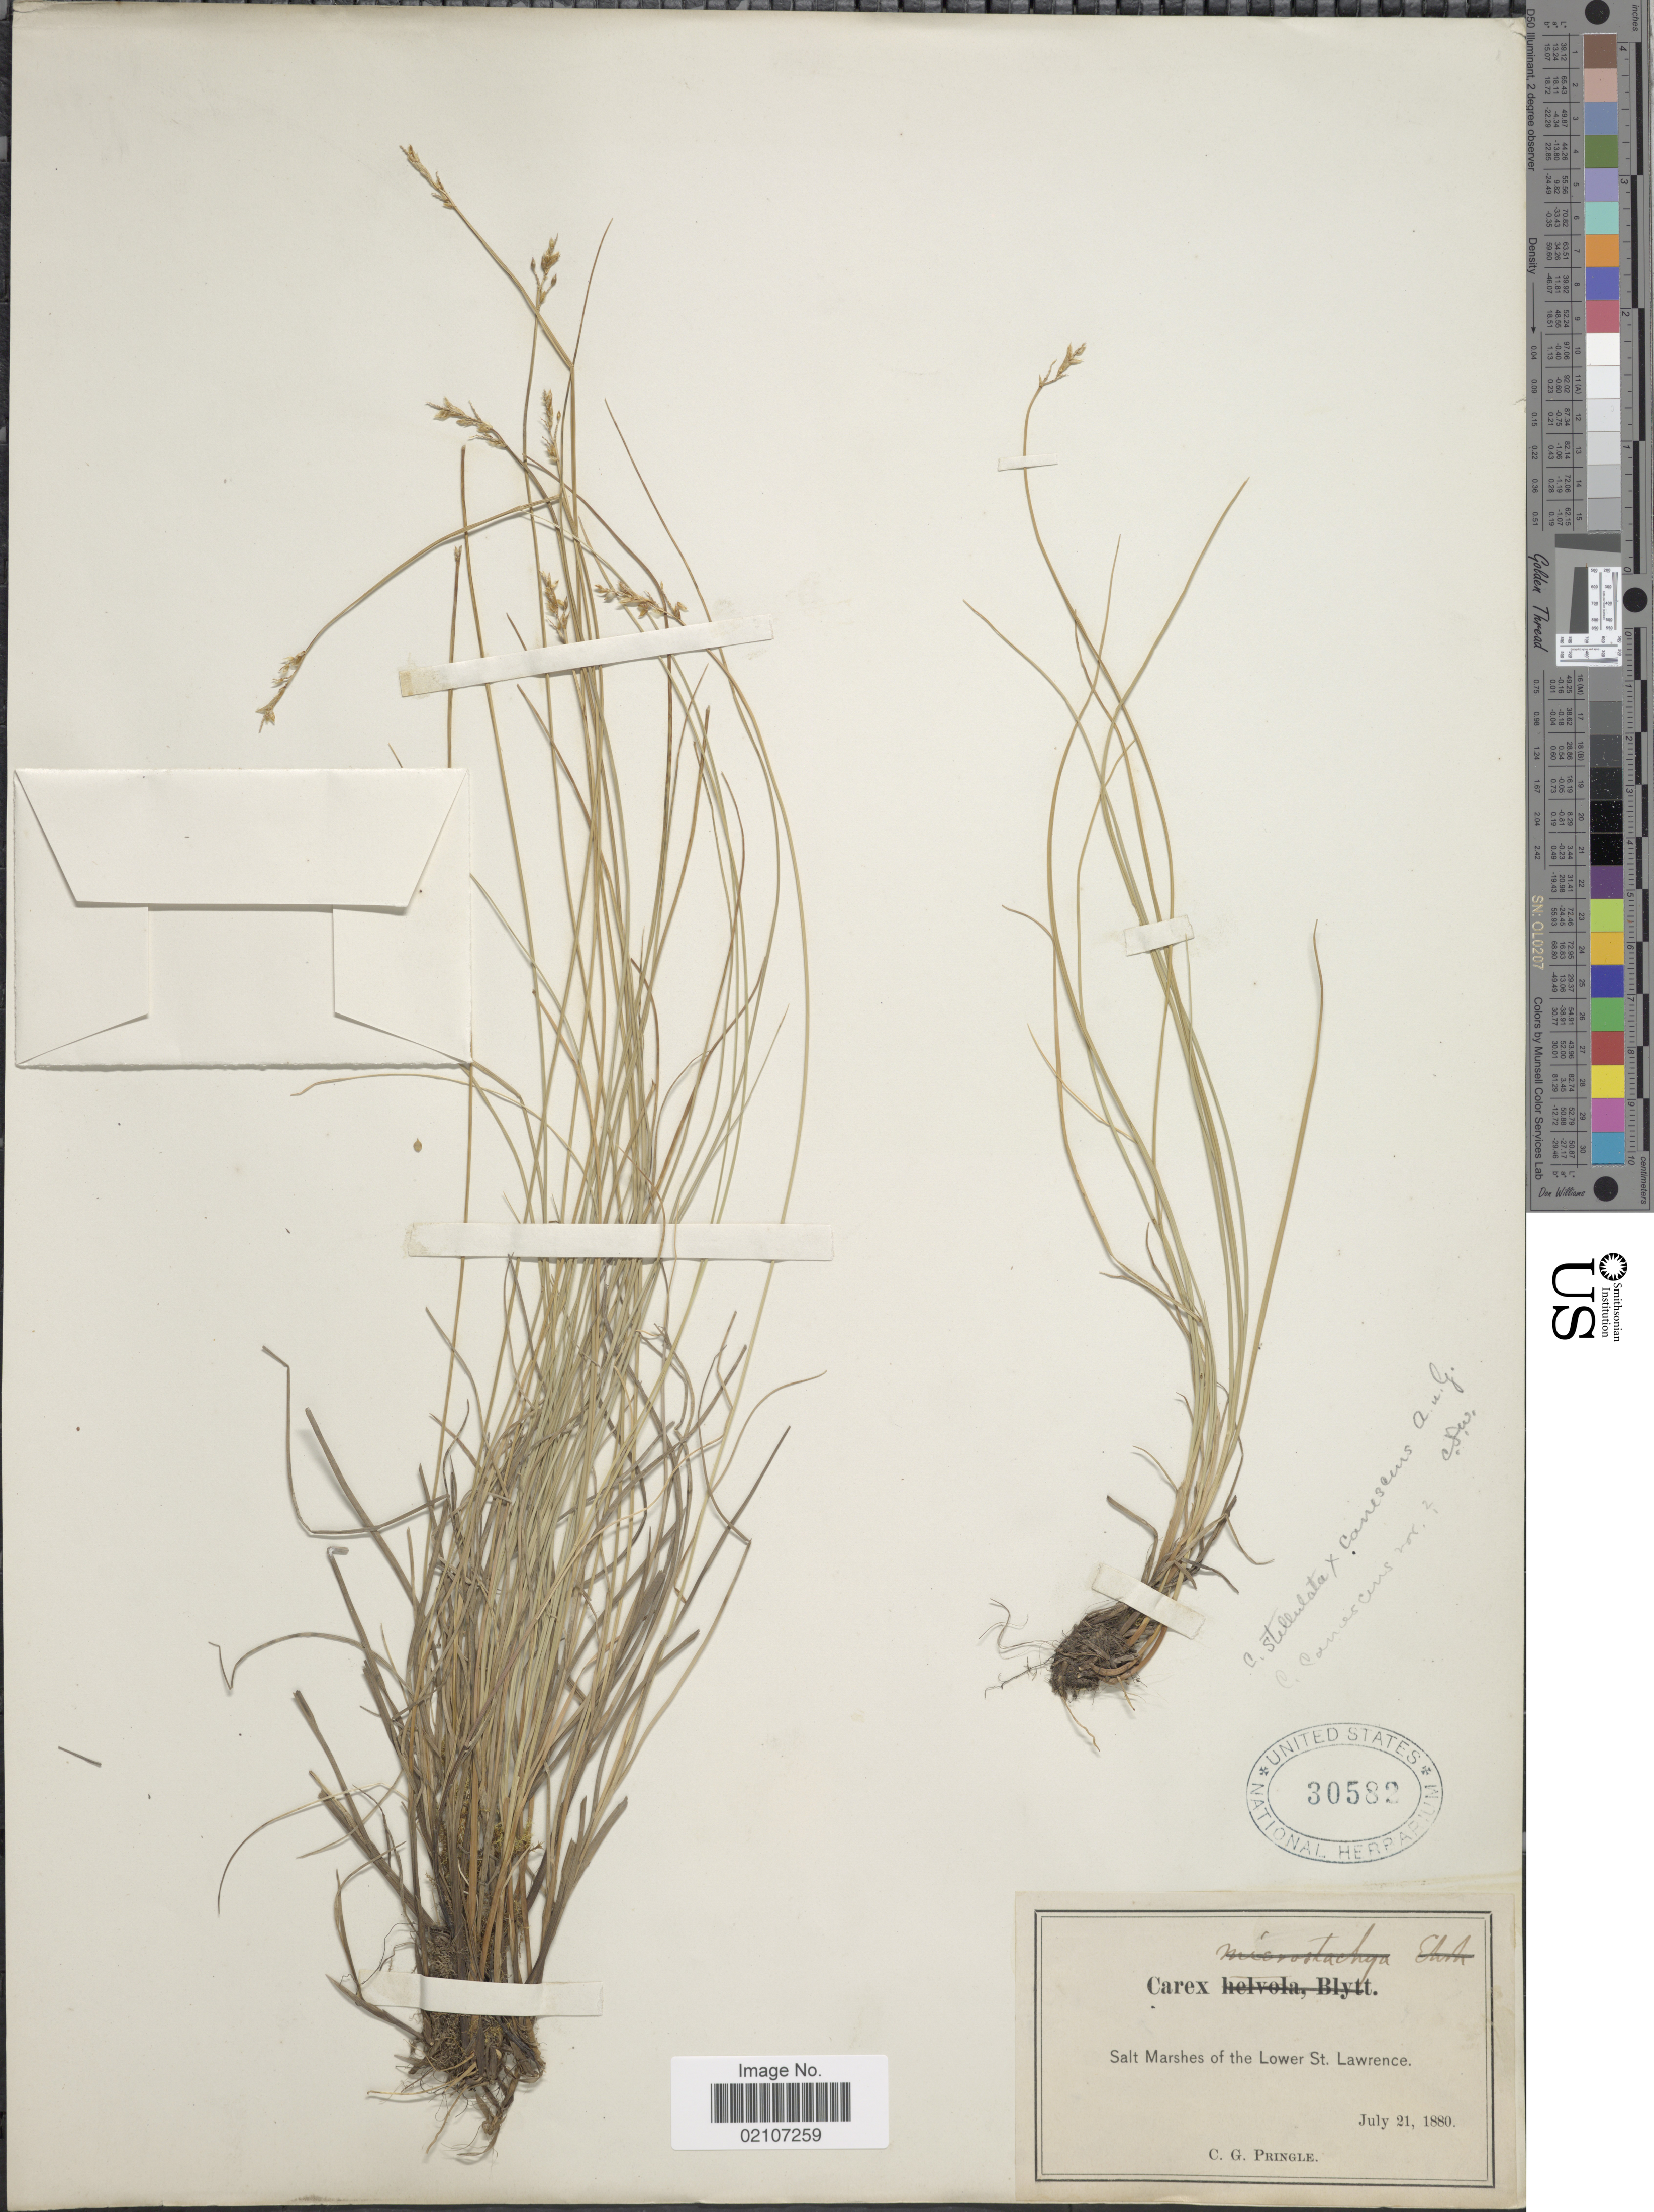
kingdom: Plantae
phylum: Tracheophyta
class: Liliopsida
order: Poales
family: Cyperaceae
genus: Carex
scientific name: Carex canescens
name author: L.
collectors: C. G. Pringle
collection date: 1880-07-21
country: Canada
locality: Salt marshes of the Lower St. Lawrence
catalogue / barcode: US 30582